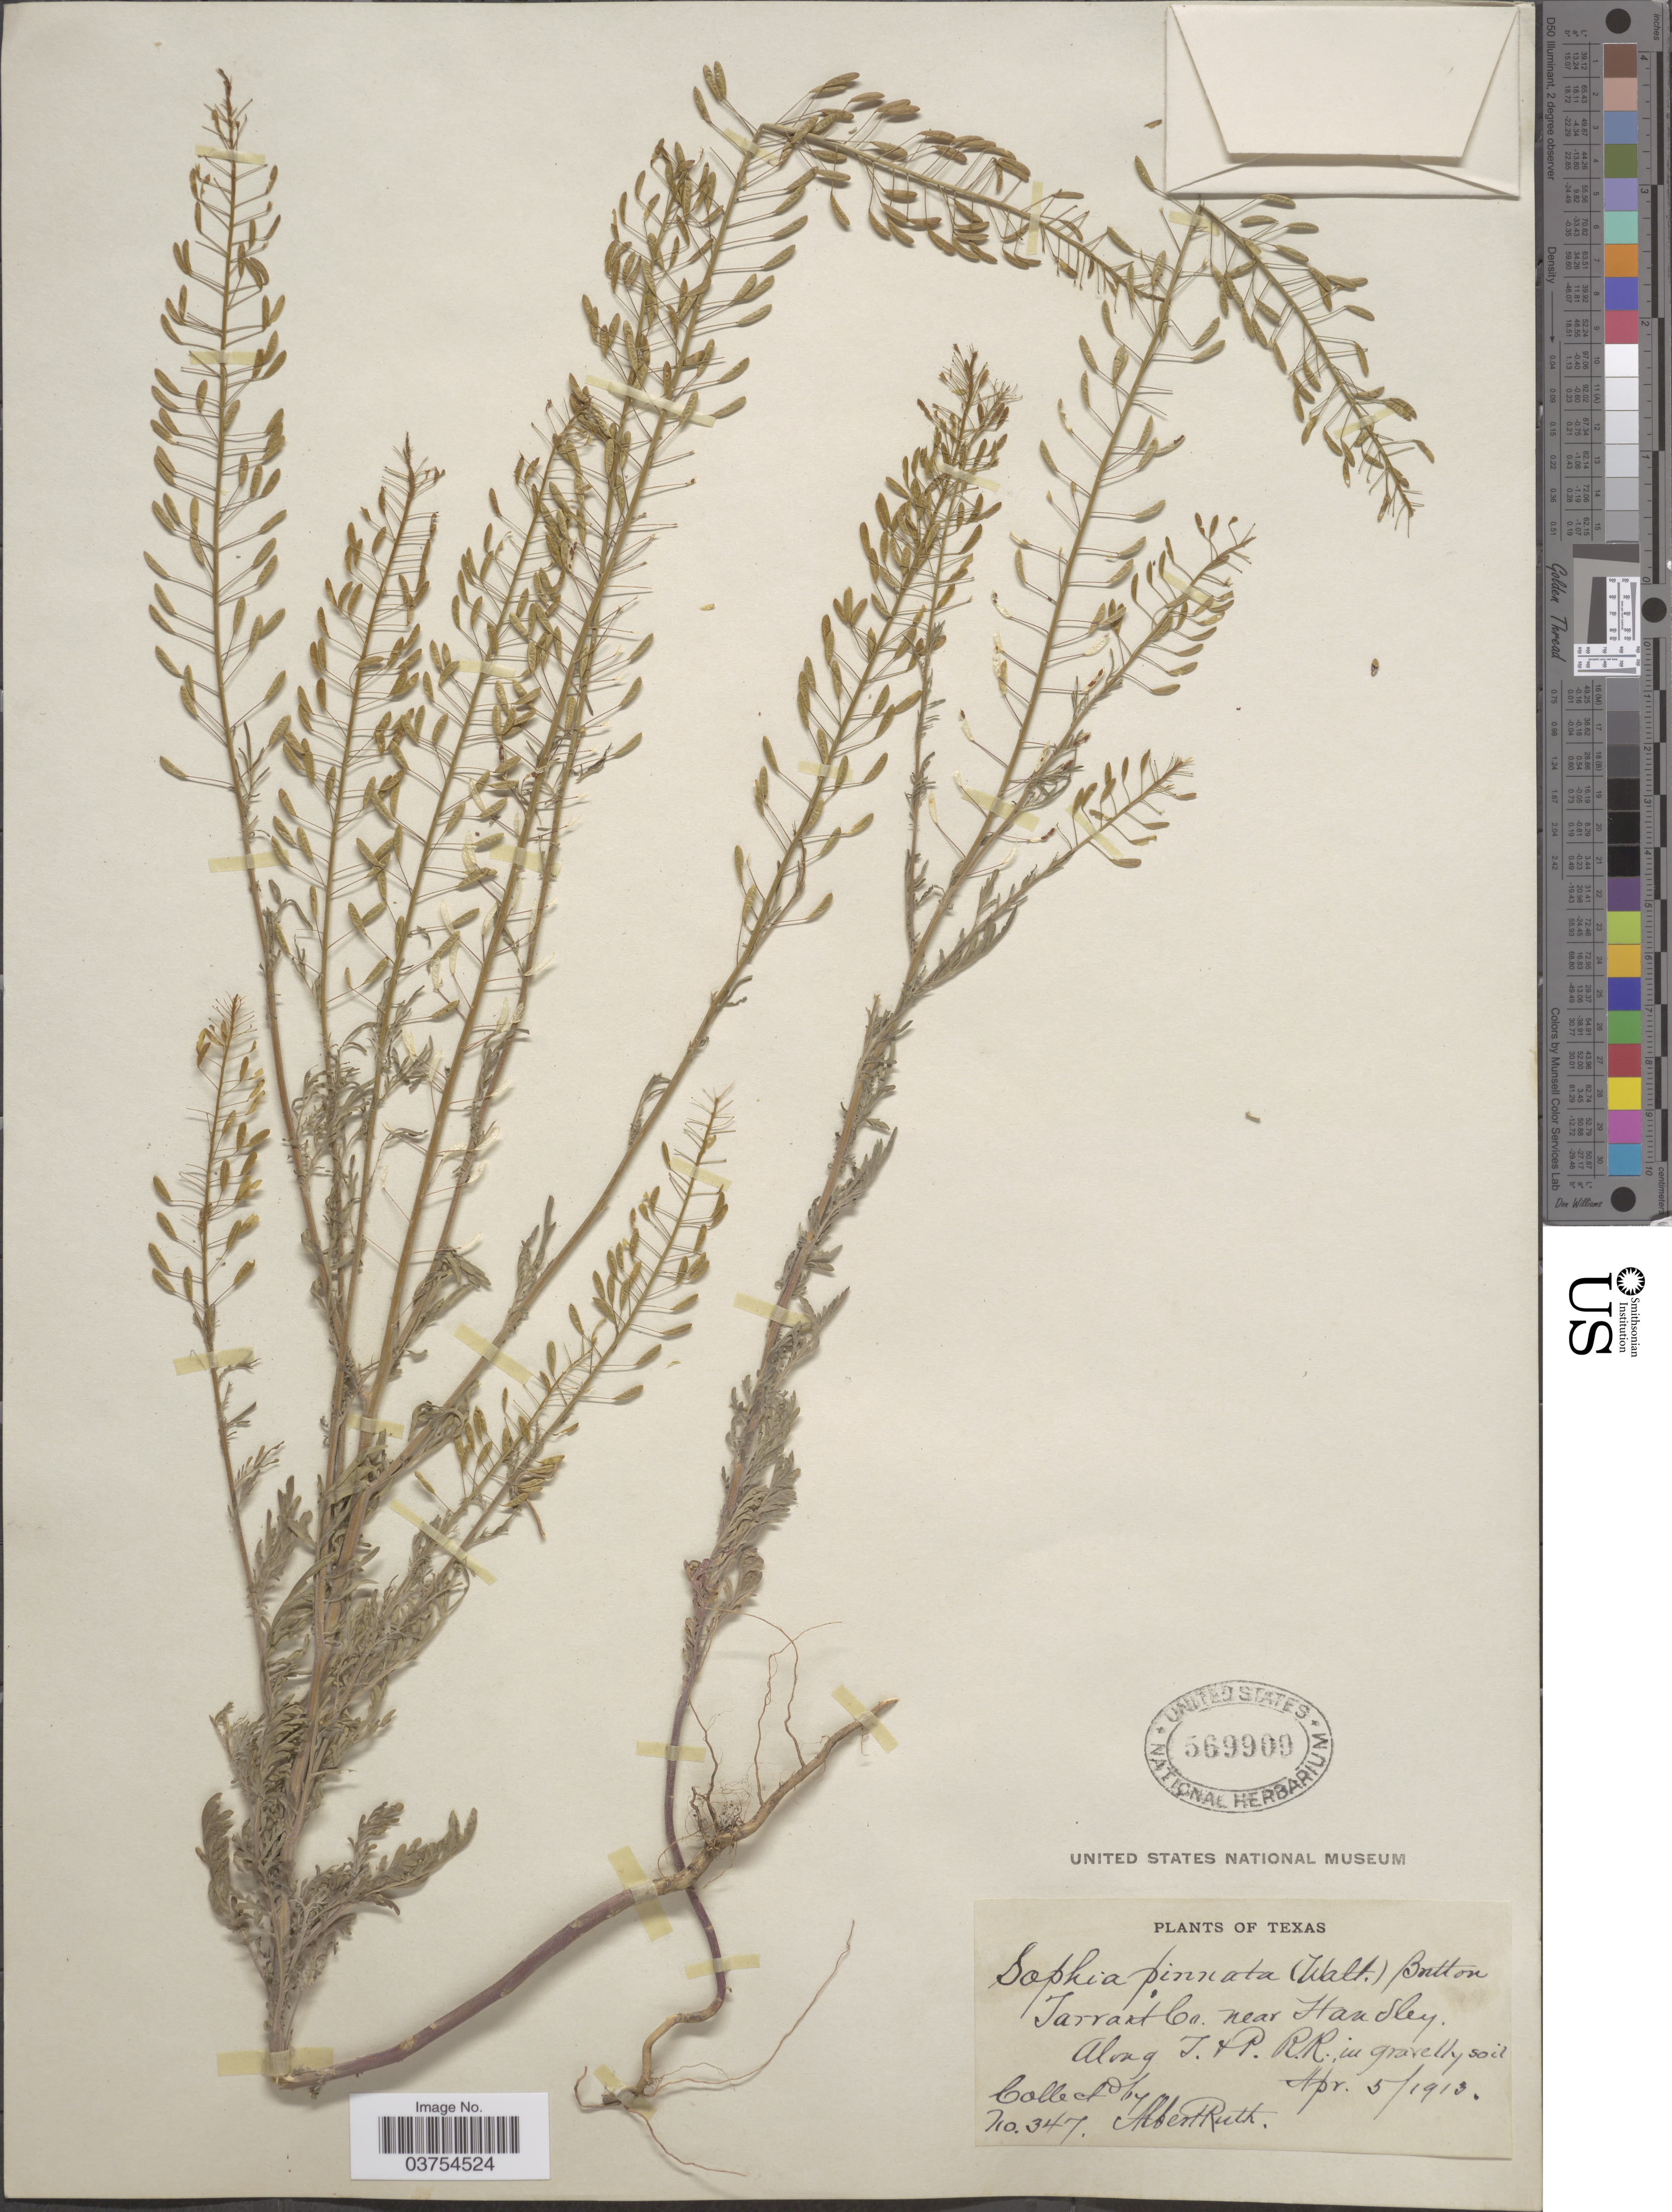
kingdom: Plantae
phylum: Tracheophyta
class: Magnoliopsida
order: Brassicales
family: Brassicaceae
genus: Descurainia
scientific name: Descurainia pinnata subsp. typica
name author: (C.A. Mey.) Detling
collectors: A. Ruth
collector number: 347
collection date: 1913-04-05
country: United States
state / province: Texas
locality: Tarrant Co, near Handley. Along T. & P. R.R.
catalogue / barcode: US 569909